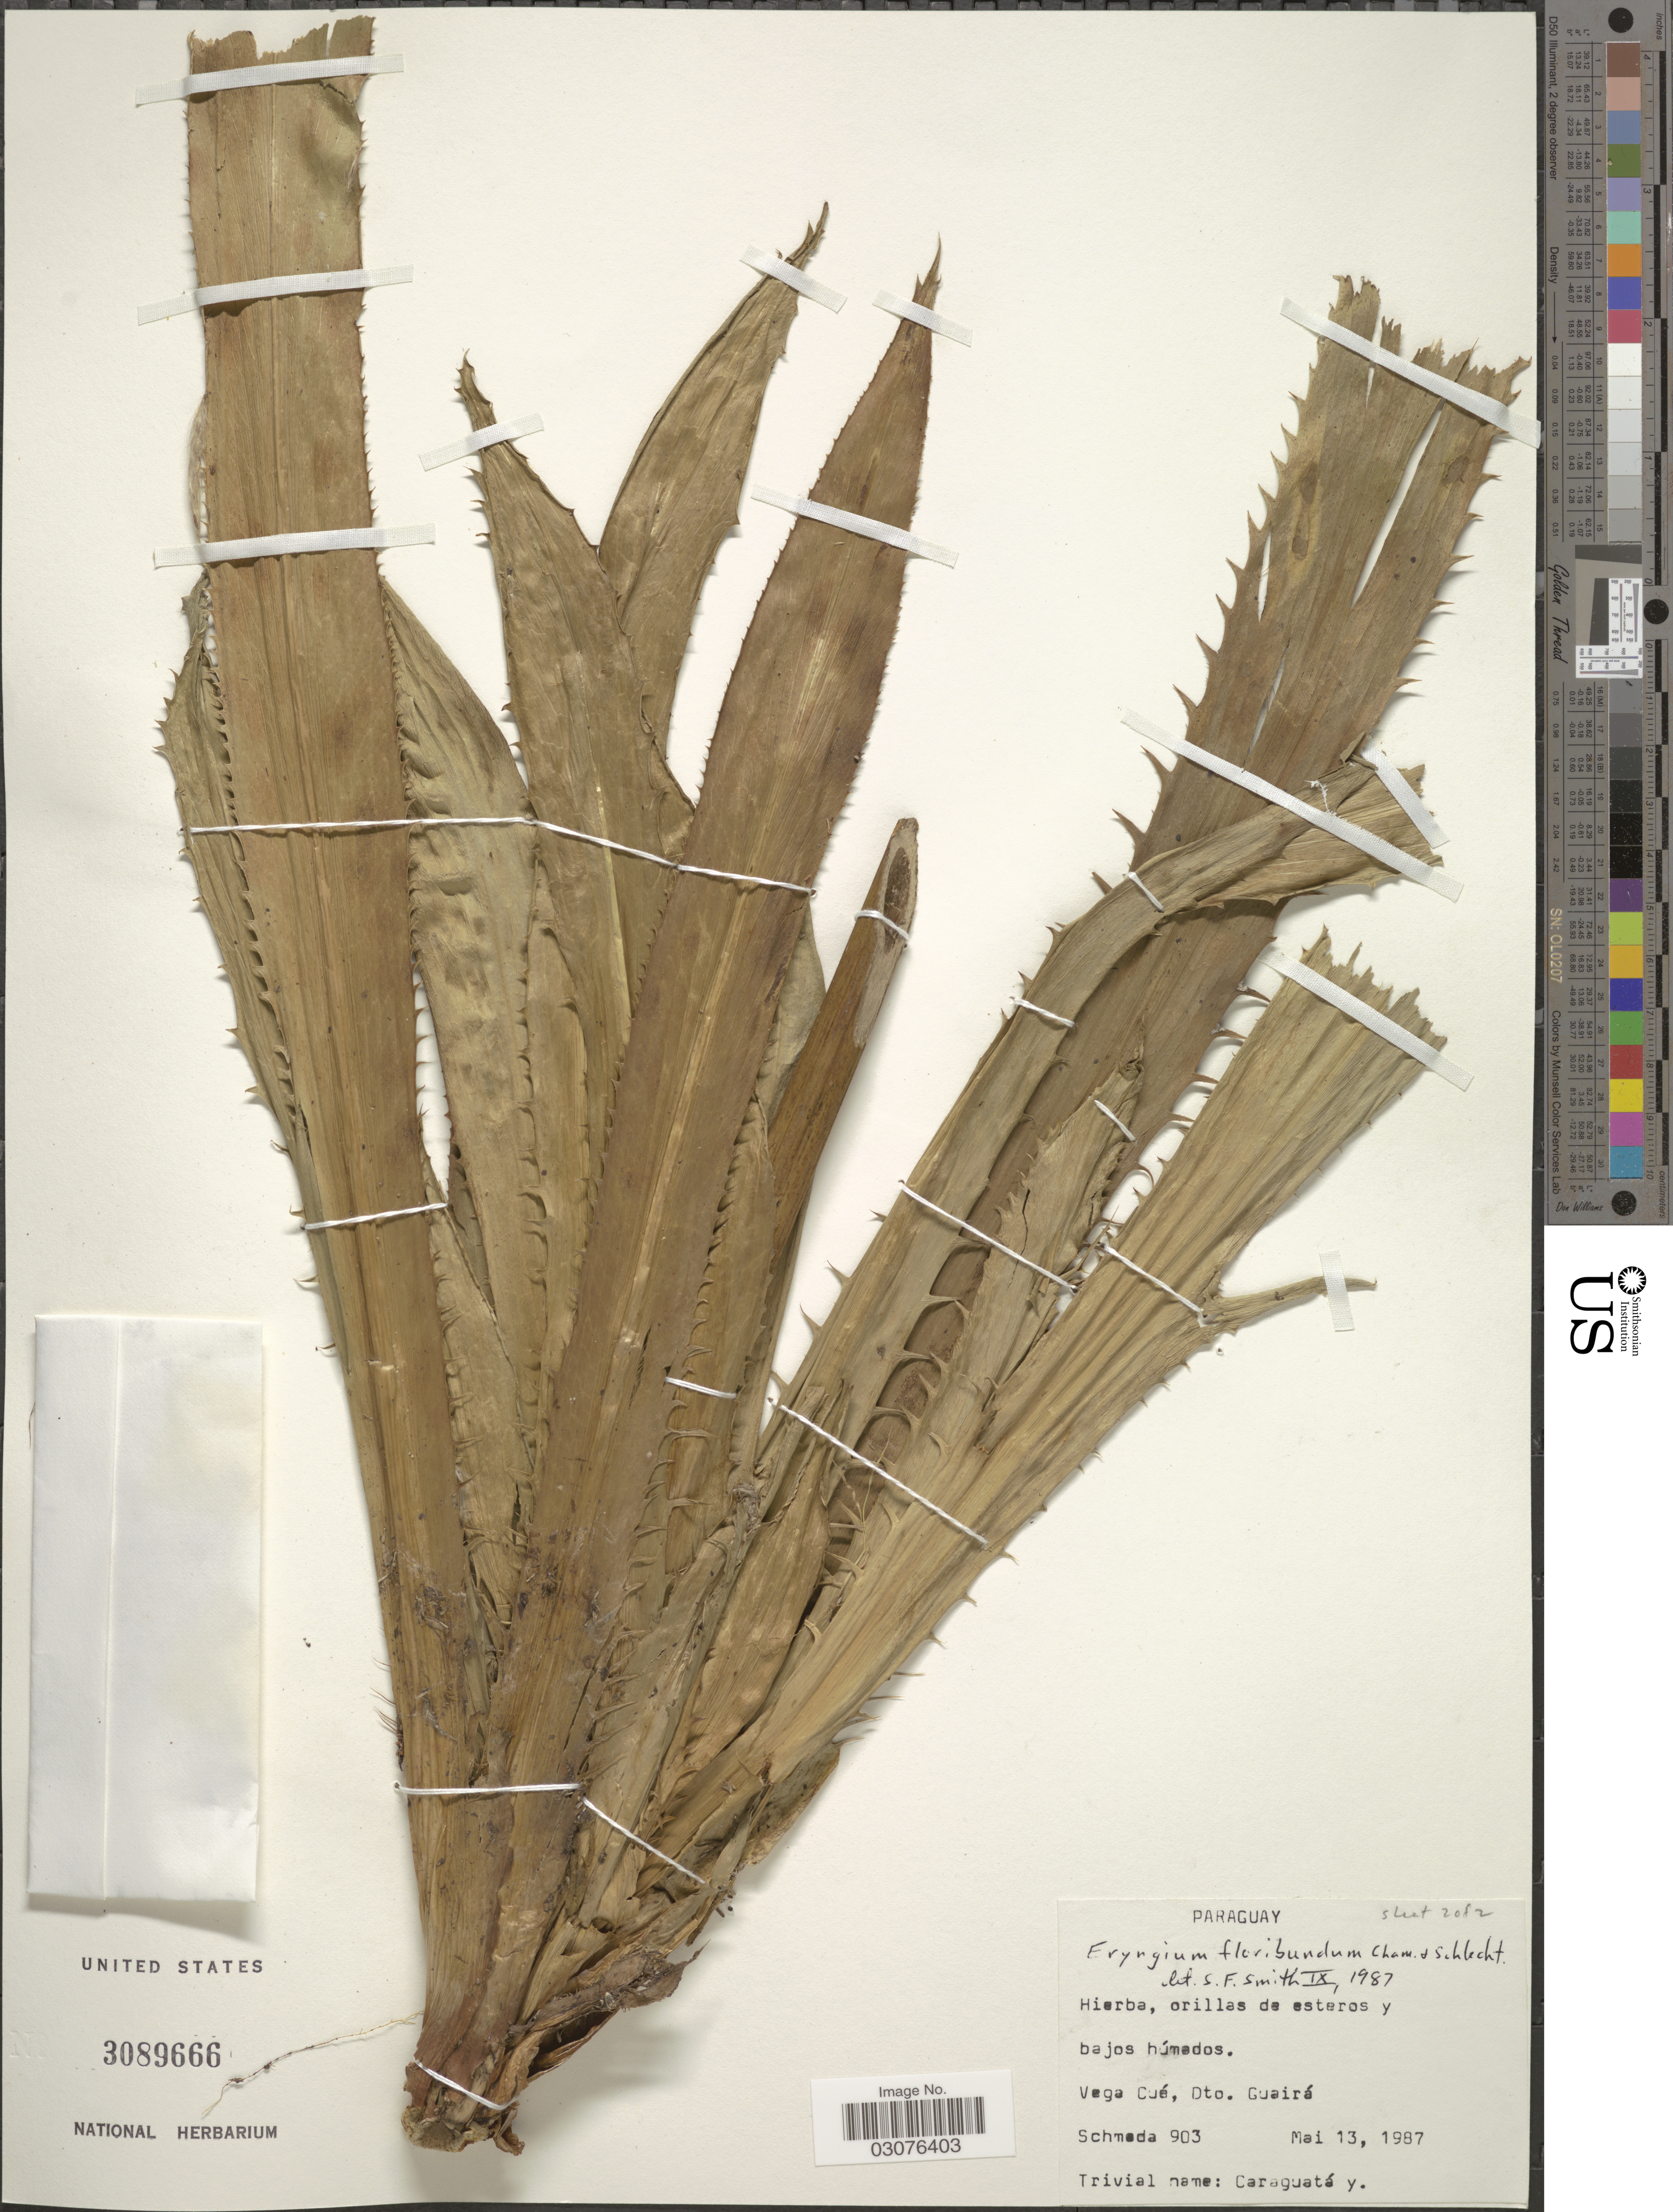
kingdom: Plantae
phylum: Tracheophyta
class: Magnoliopsida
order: Apiales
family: Apiaceae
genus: Eryngium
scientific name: Eryngium floribundum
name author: Cham. & Schltdl.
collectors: Schmeda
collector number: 903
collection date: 1987-05-13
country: Paraguay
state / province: Guaira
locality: Vega Cué, Dto. Guiará.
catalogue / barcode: US 3089666